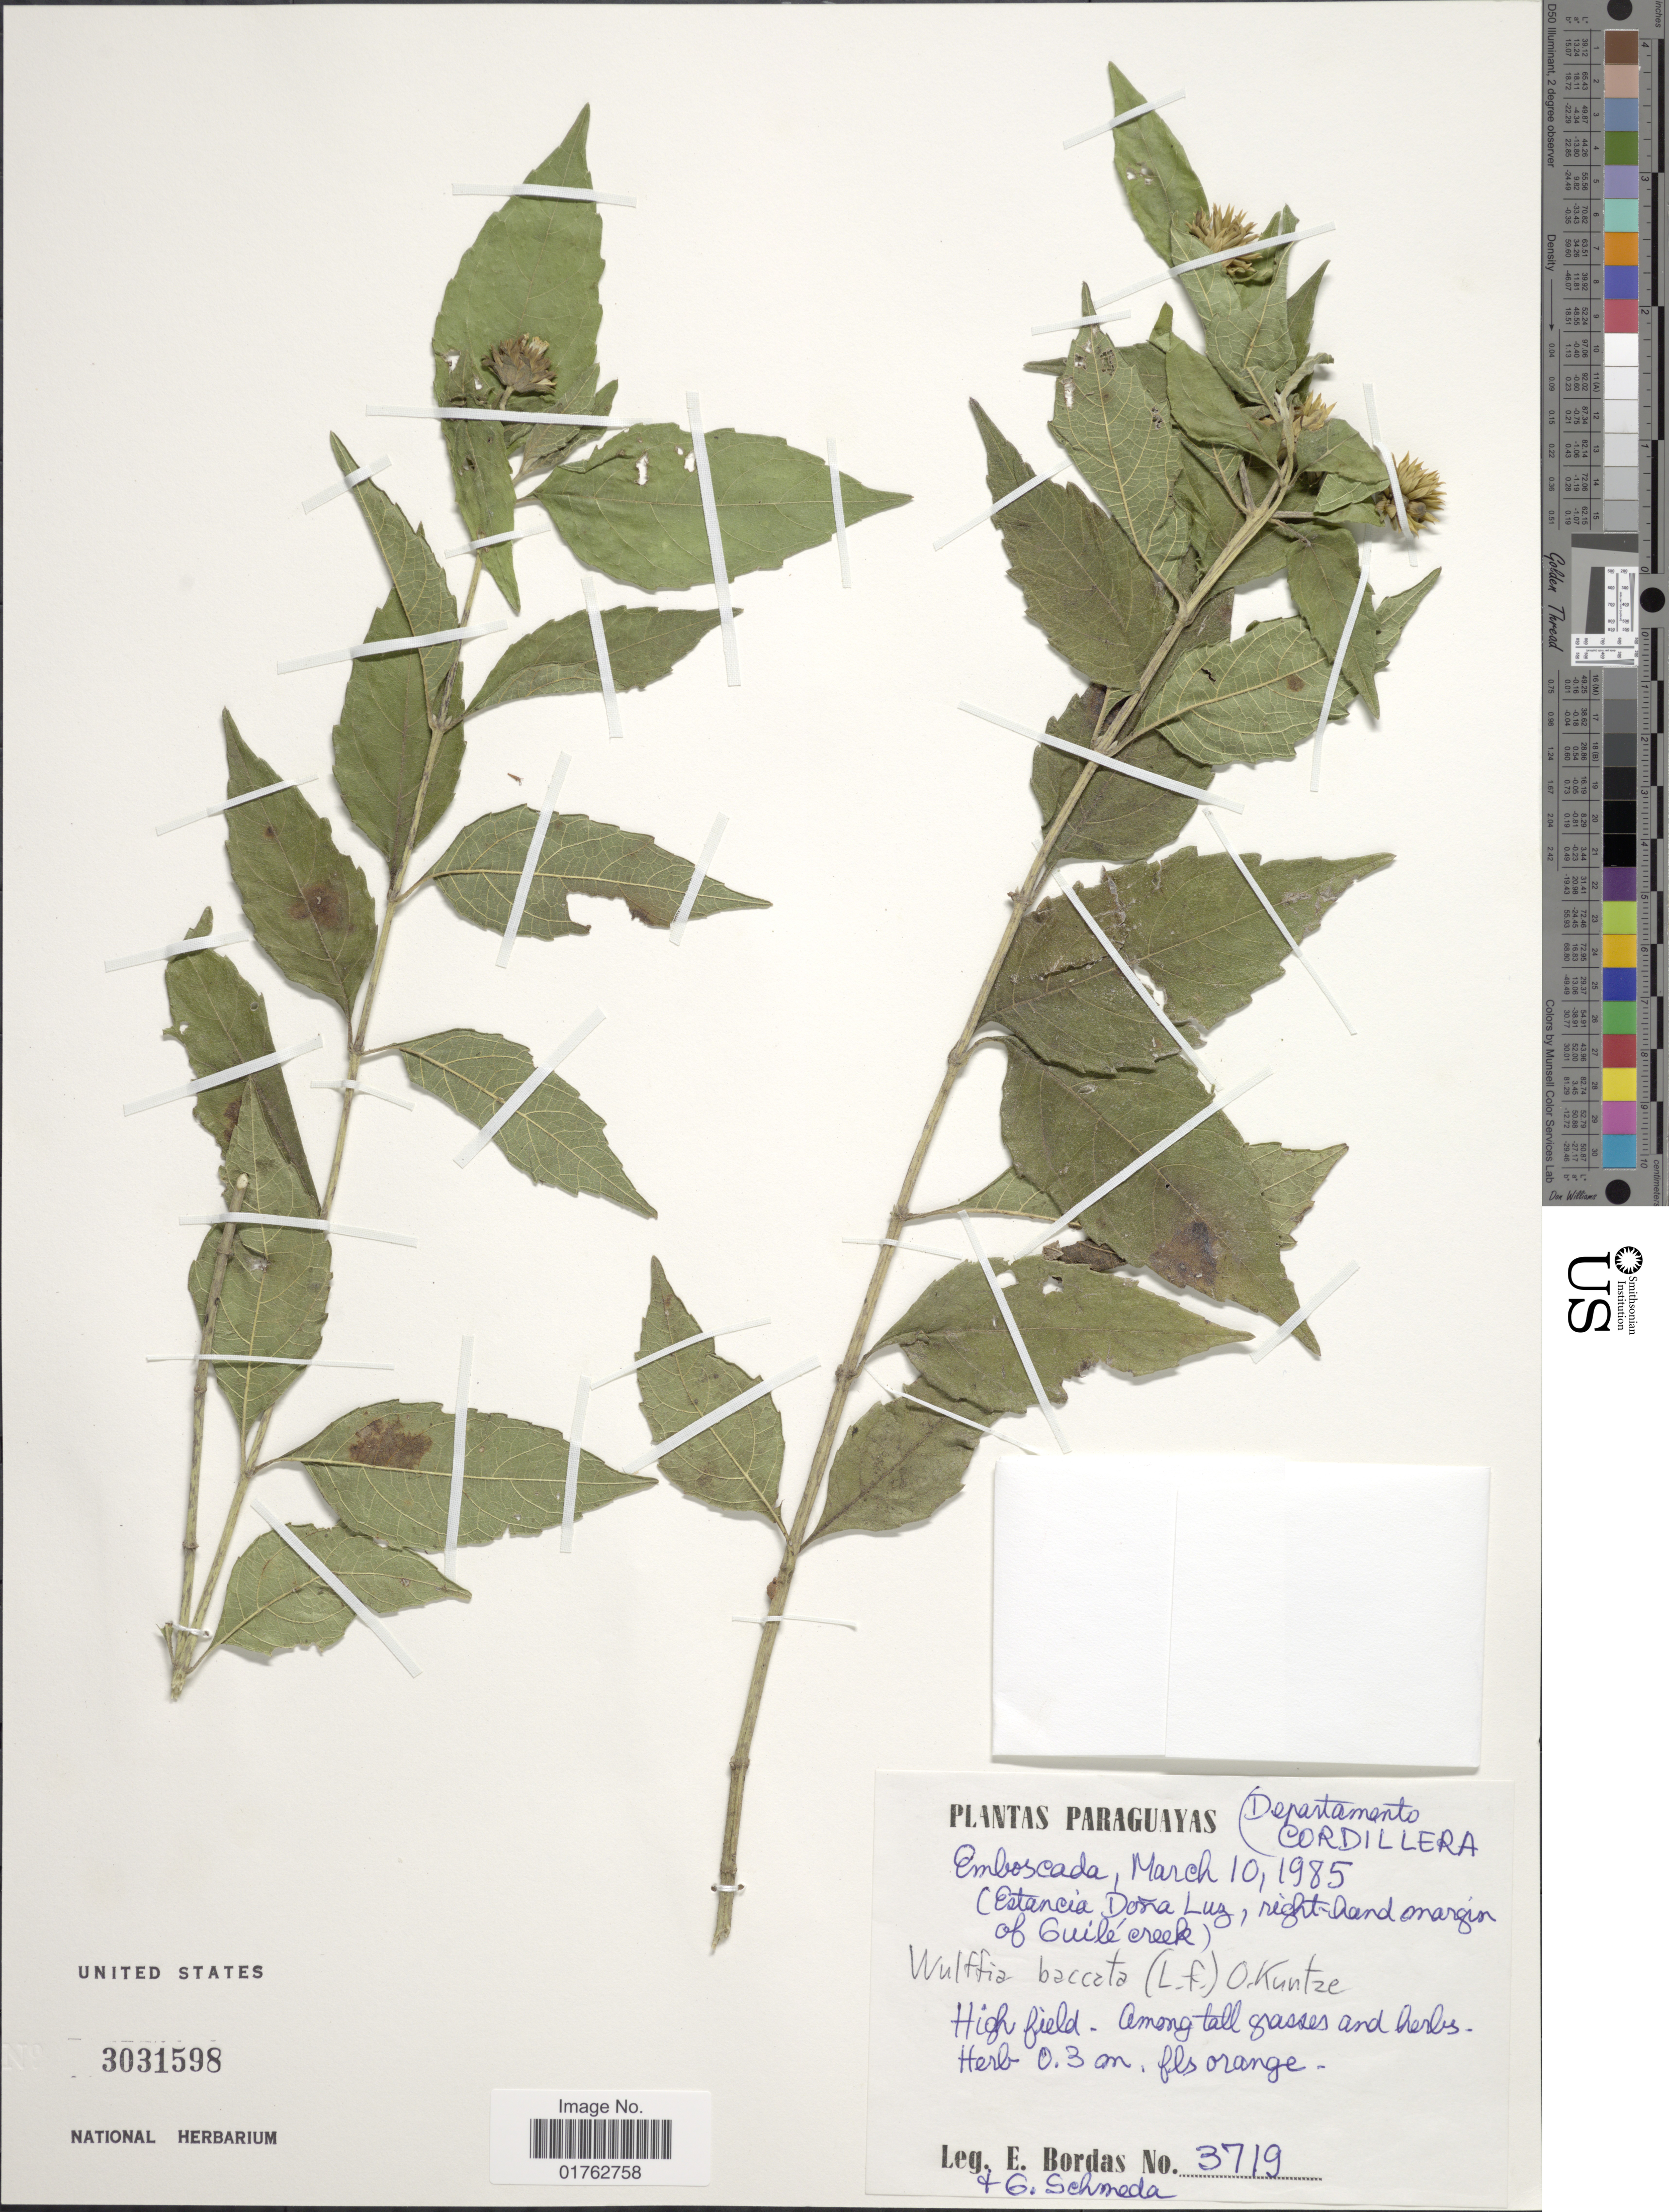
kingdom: Plantae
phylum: Tracheophyta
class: Magnoliopsida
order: Asterales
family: Asteraceae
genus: Wulffia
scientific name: Wulffia baccata var. baccata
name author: (L.) Kuntze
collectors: E. Bordas & G. Schmeda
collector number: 3719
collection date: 1985-03-10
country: Paraguay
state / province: Cordillera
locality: Departamento Cordillera, Emboscada (Estancia Dona Luz, right-hand margin of Cuile Creek)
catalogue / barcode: US 301598